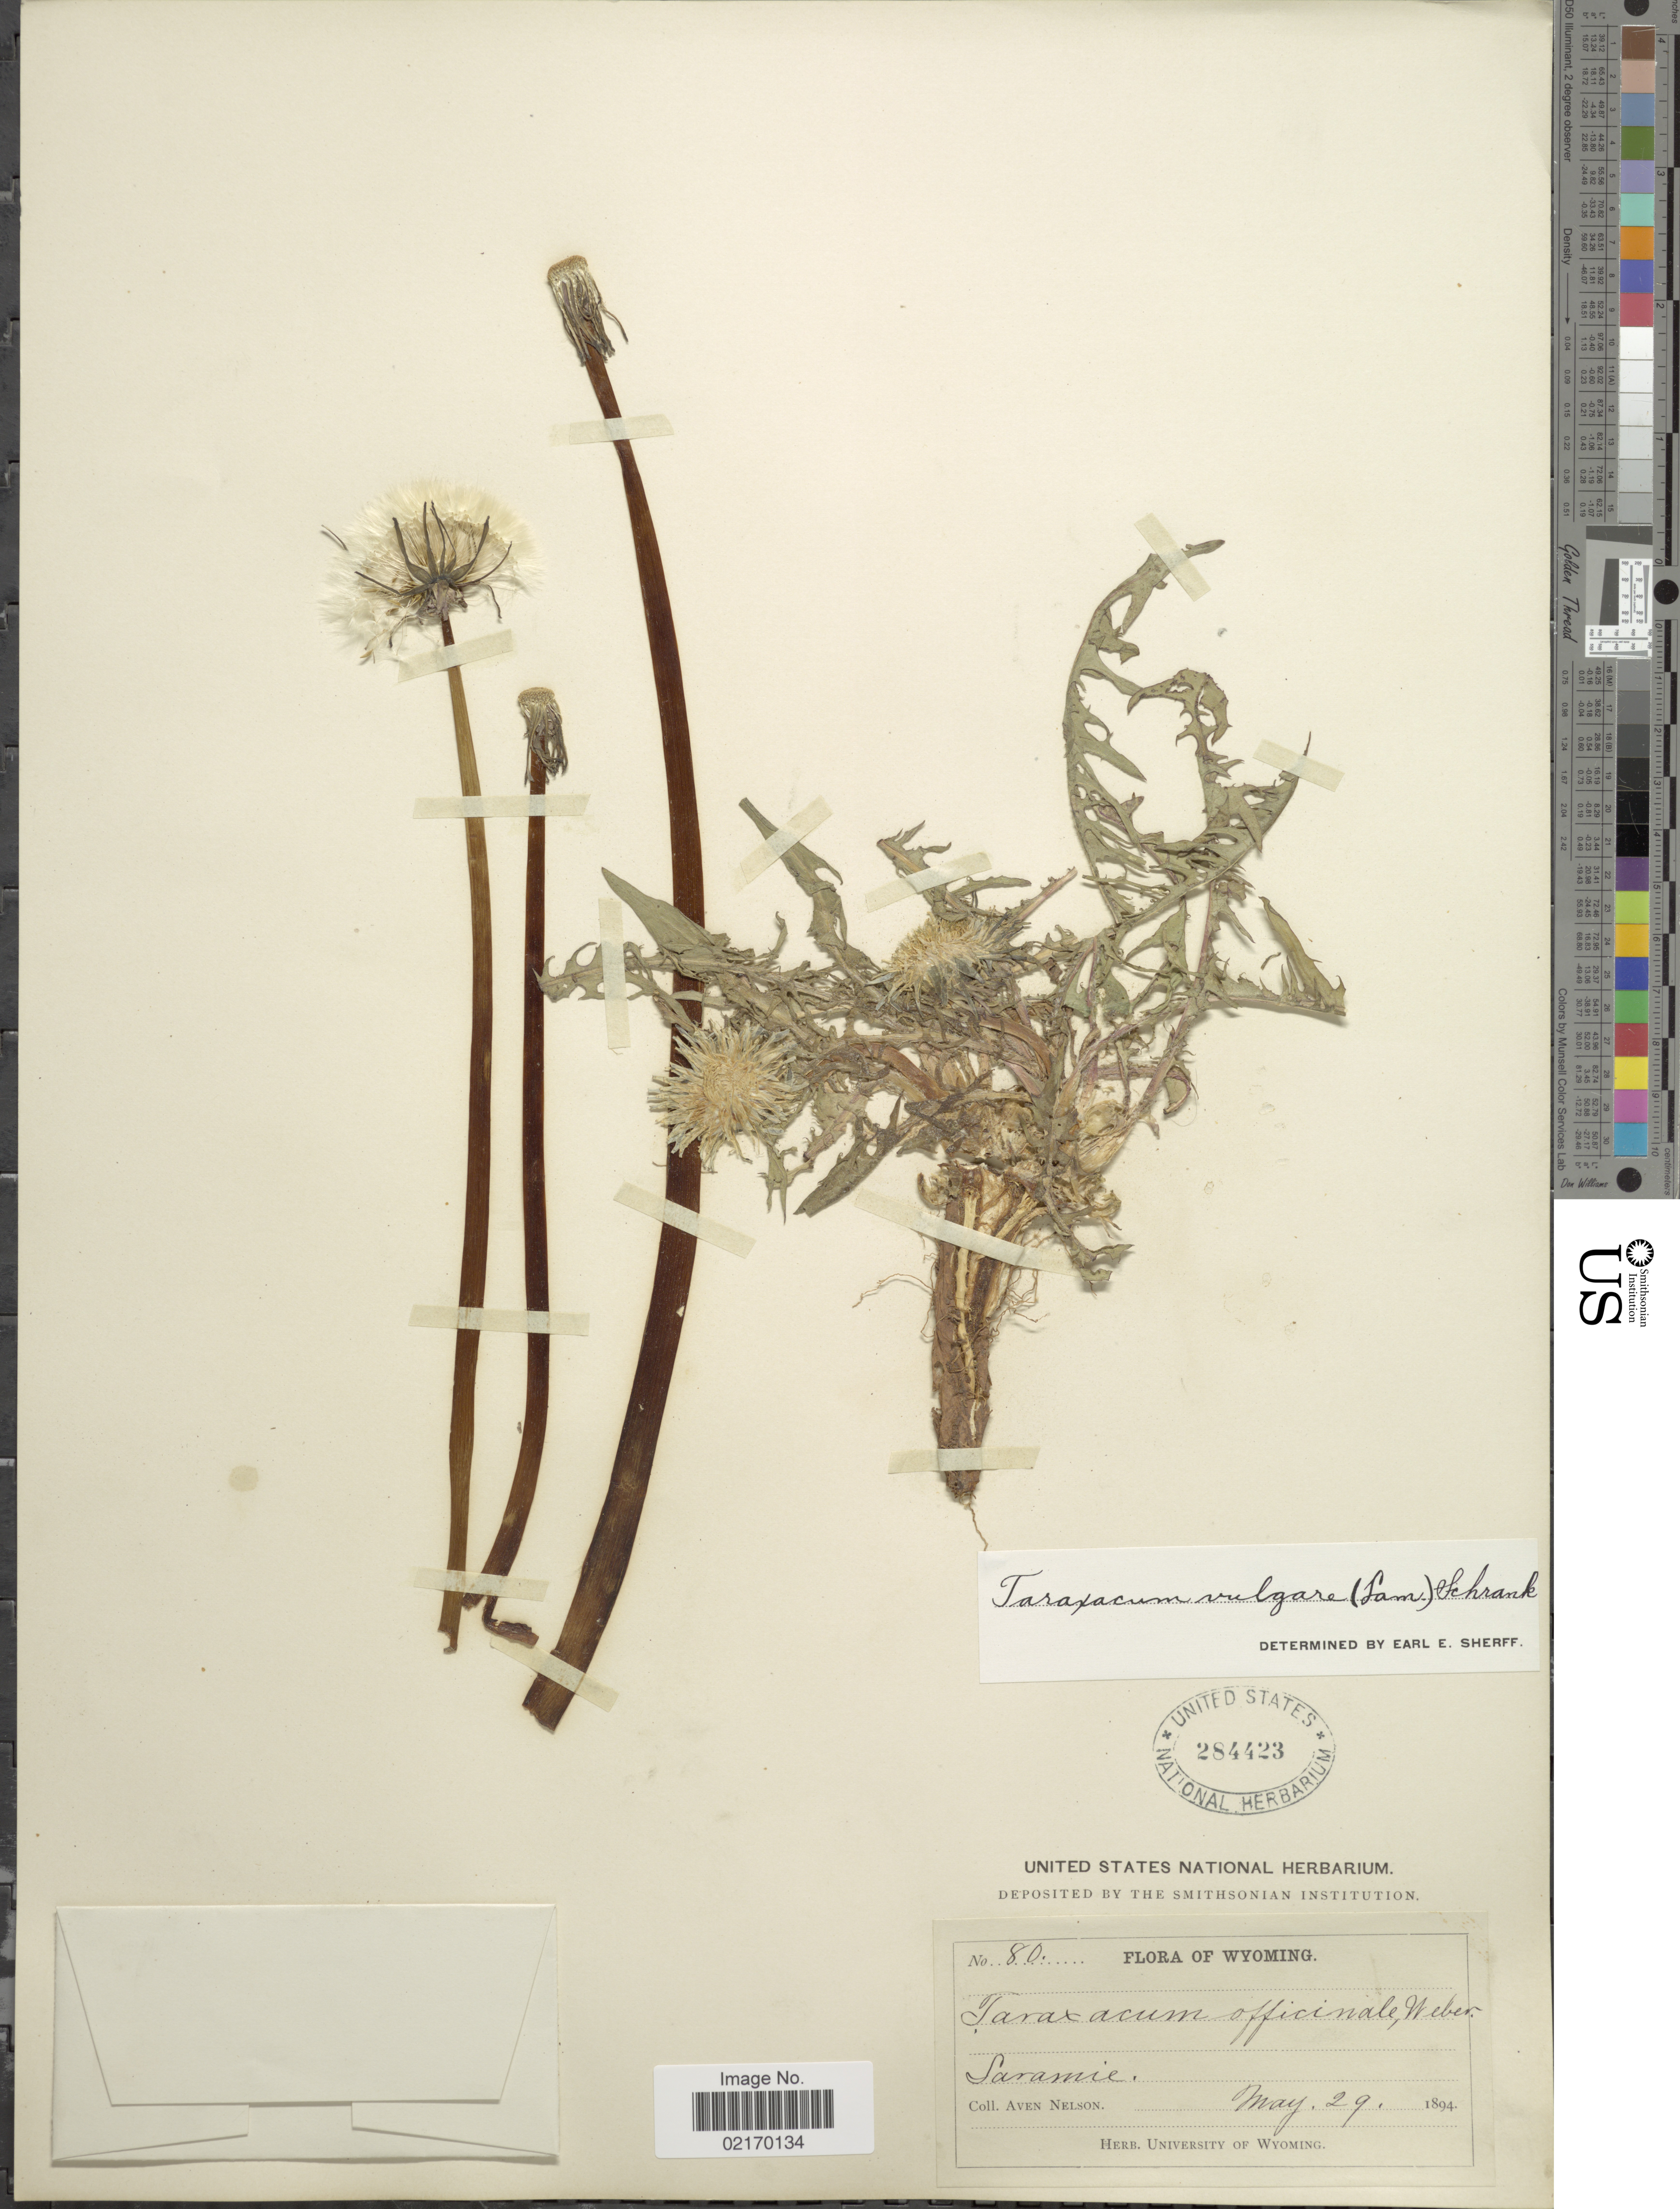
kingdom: Plantae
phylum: Tracheophyta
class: Magnoliopsida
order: Asterales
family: Asteraceae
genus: Taraxacum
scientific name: Taraxacum officinale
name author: G.H. Weber ex F.H. Wigg.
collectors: A. Nelson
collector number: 80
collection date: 1894-05-29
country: United States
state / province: Wyoming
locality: Saramie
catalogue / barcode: US 284423